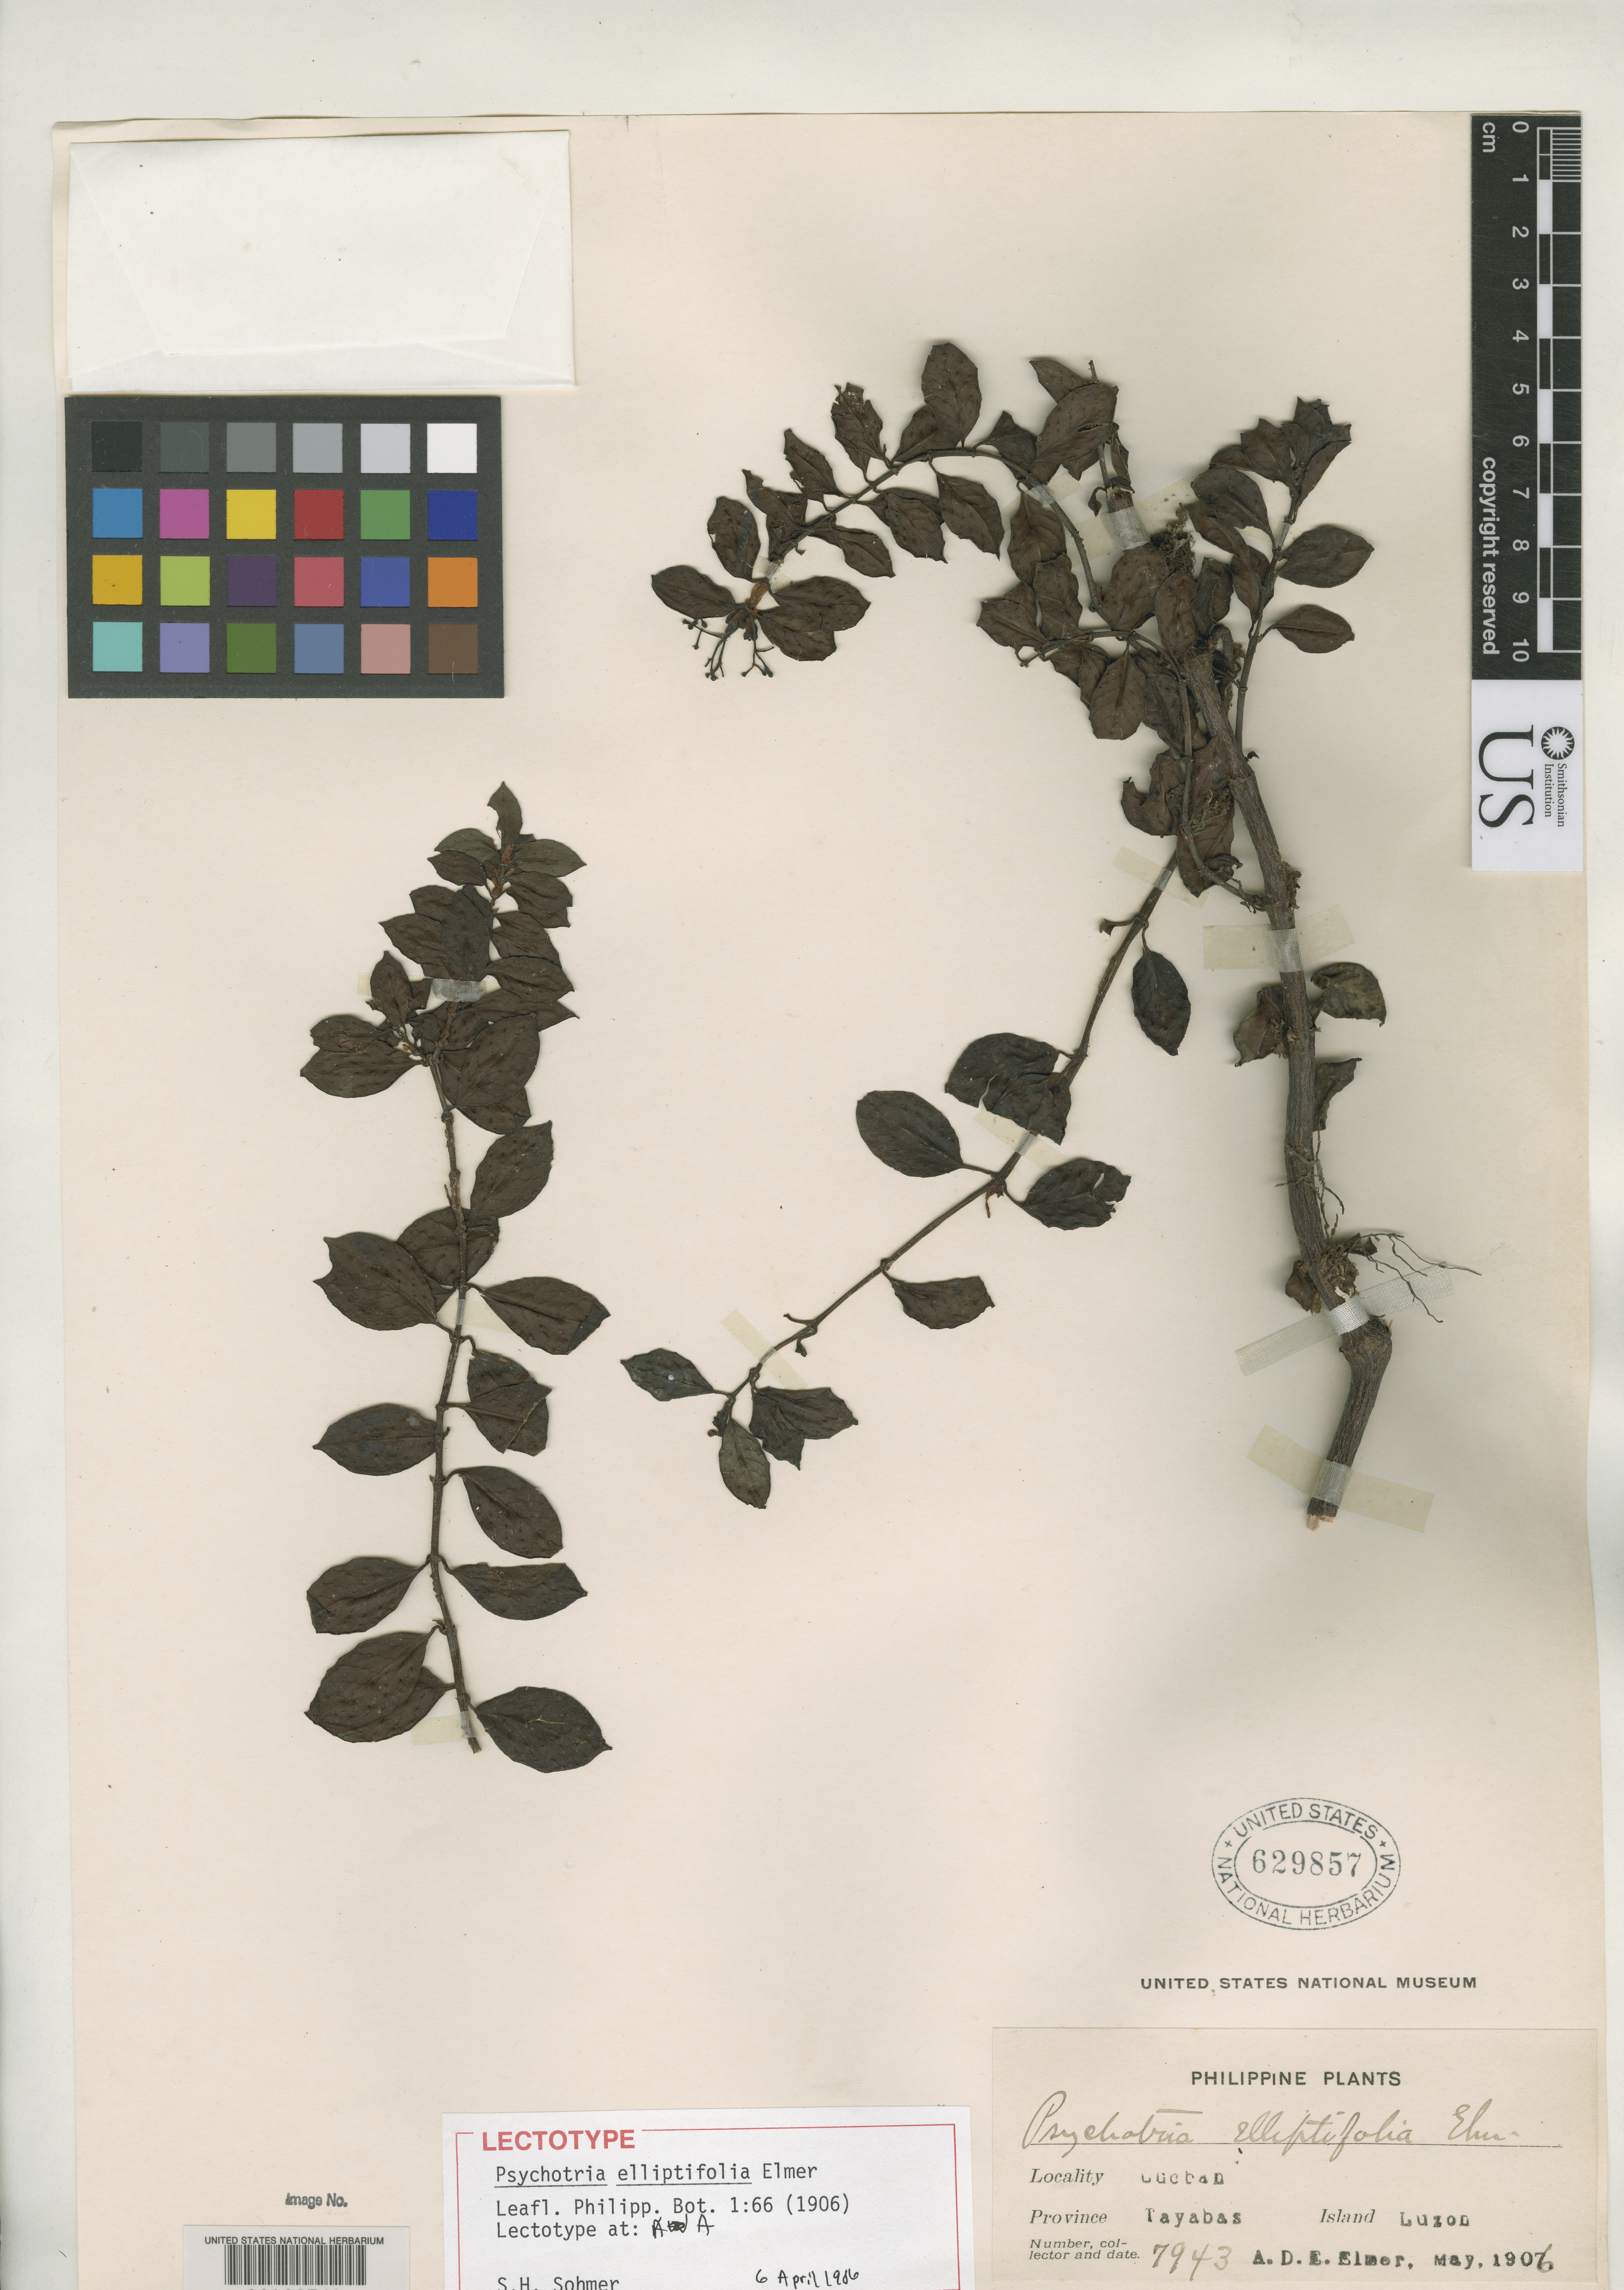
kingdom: Plantae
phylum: Tracheophyta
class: Magnoliopsida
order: Gentianales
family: Rubiaceae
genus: Psychotria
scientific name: Psychotria elliptifolia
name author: Elmer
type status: Isotype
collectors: A. D. E. Elmer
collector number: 7943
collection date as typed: May 1906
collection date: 1906-05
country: Philippines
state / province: Calabarzon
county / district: Quezon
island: Luzon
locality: Lucban, Province of Tayabas, Luzon.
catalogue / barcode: US 629857